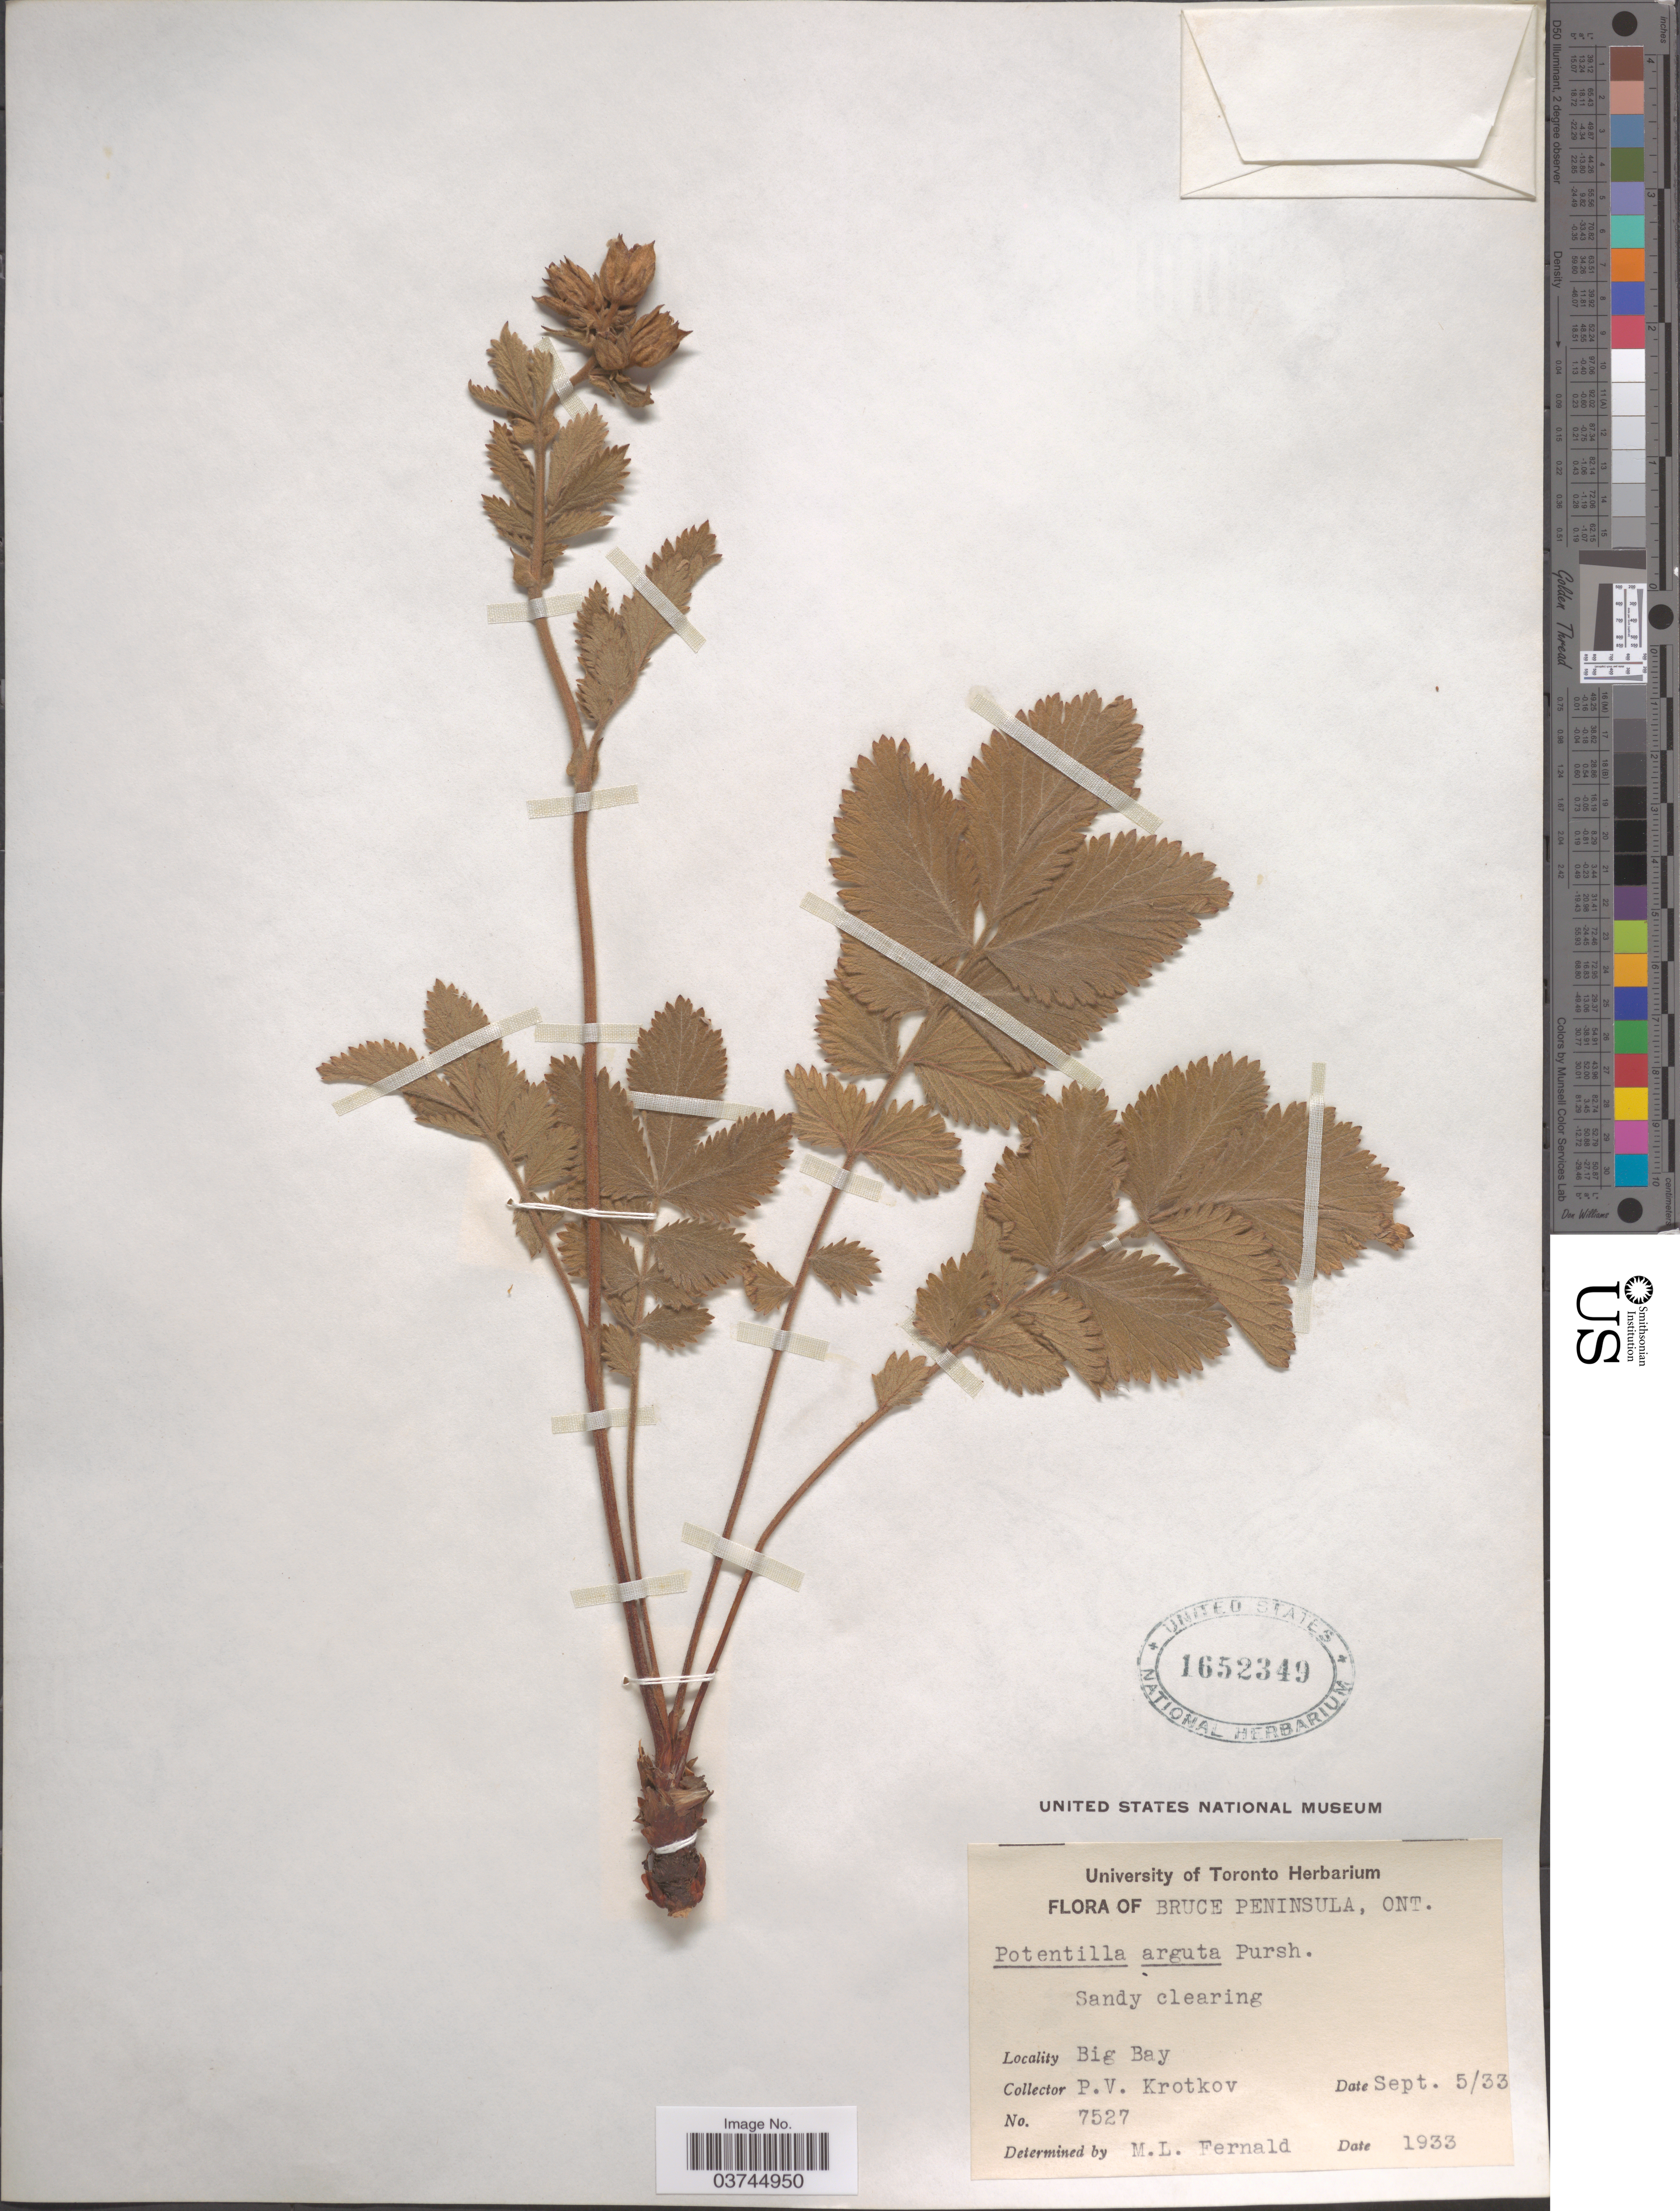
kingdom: Plantae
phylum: Tracheophyta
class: Magnoliopsida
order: Rosales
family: Rosaceae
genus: Drymocallis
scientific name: Drymocallis arguta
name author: (Pursh) Rydb.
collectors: P. V. Krotkov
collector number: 7527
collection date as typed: Transcribed d/m/y: 5/9/33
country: Canada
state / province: Ontario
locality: Bruce Peninsula. Big Bay.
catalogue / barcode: US 1652349